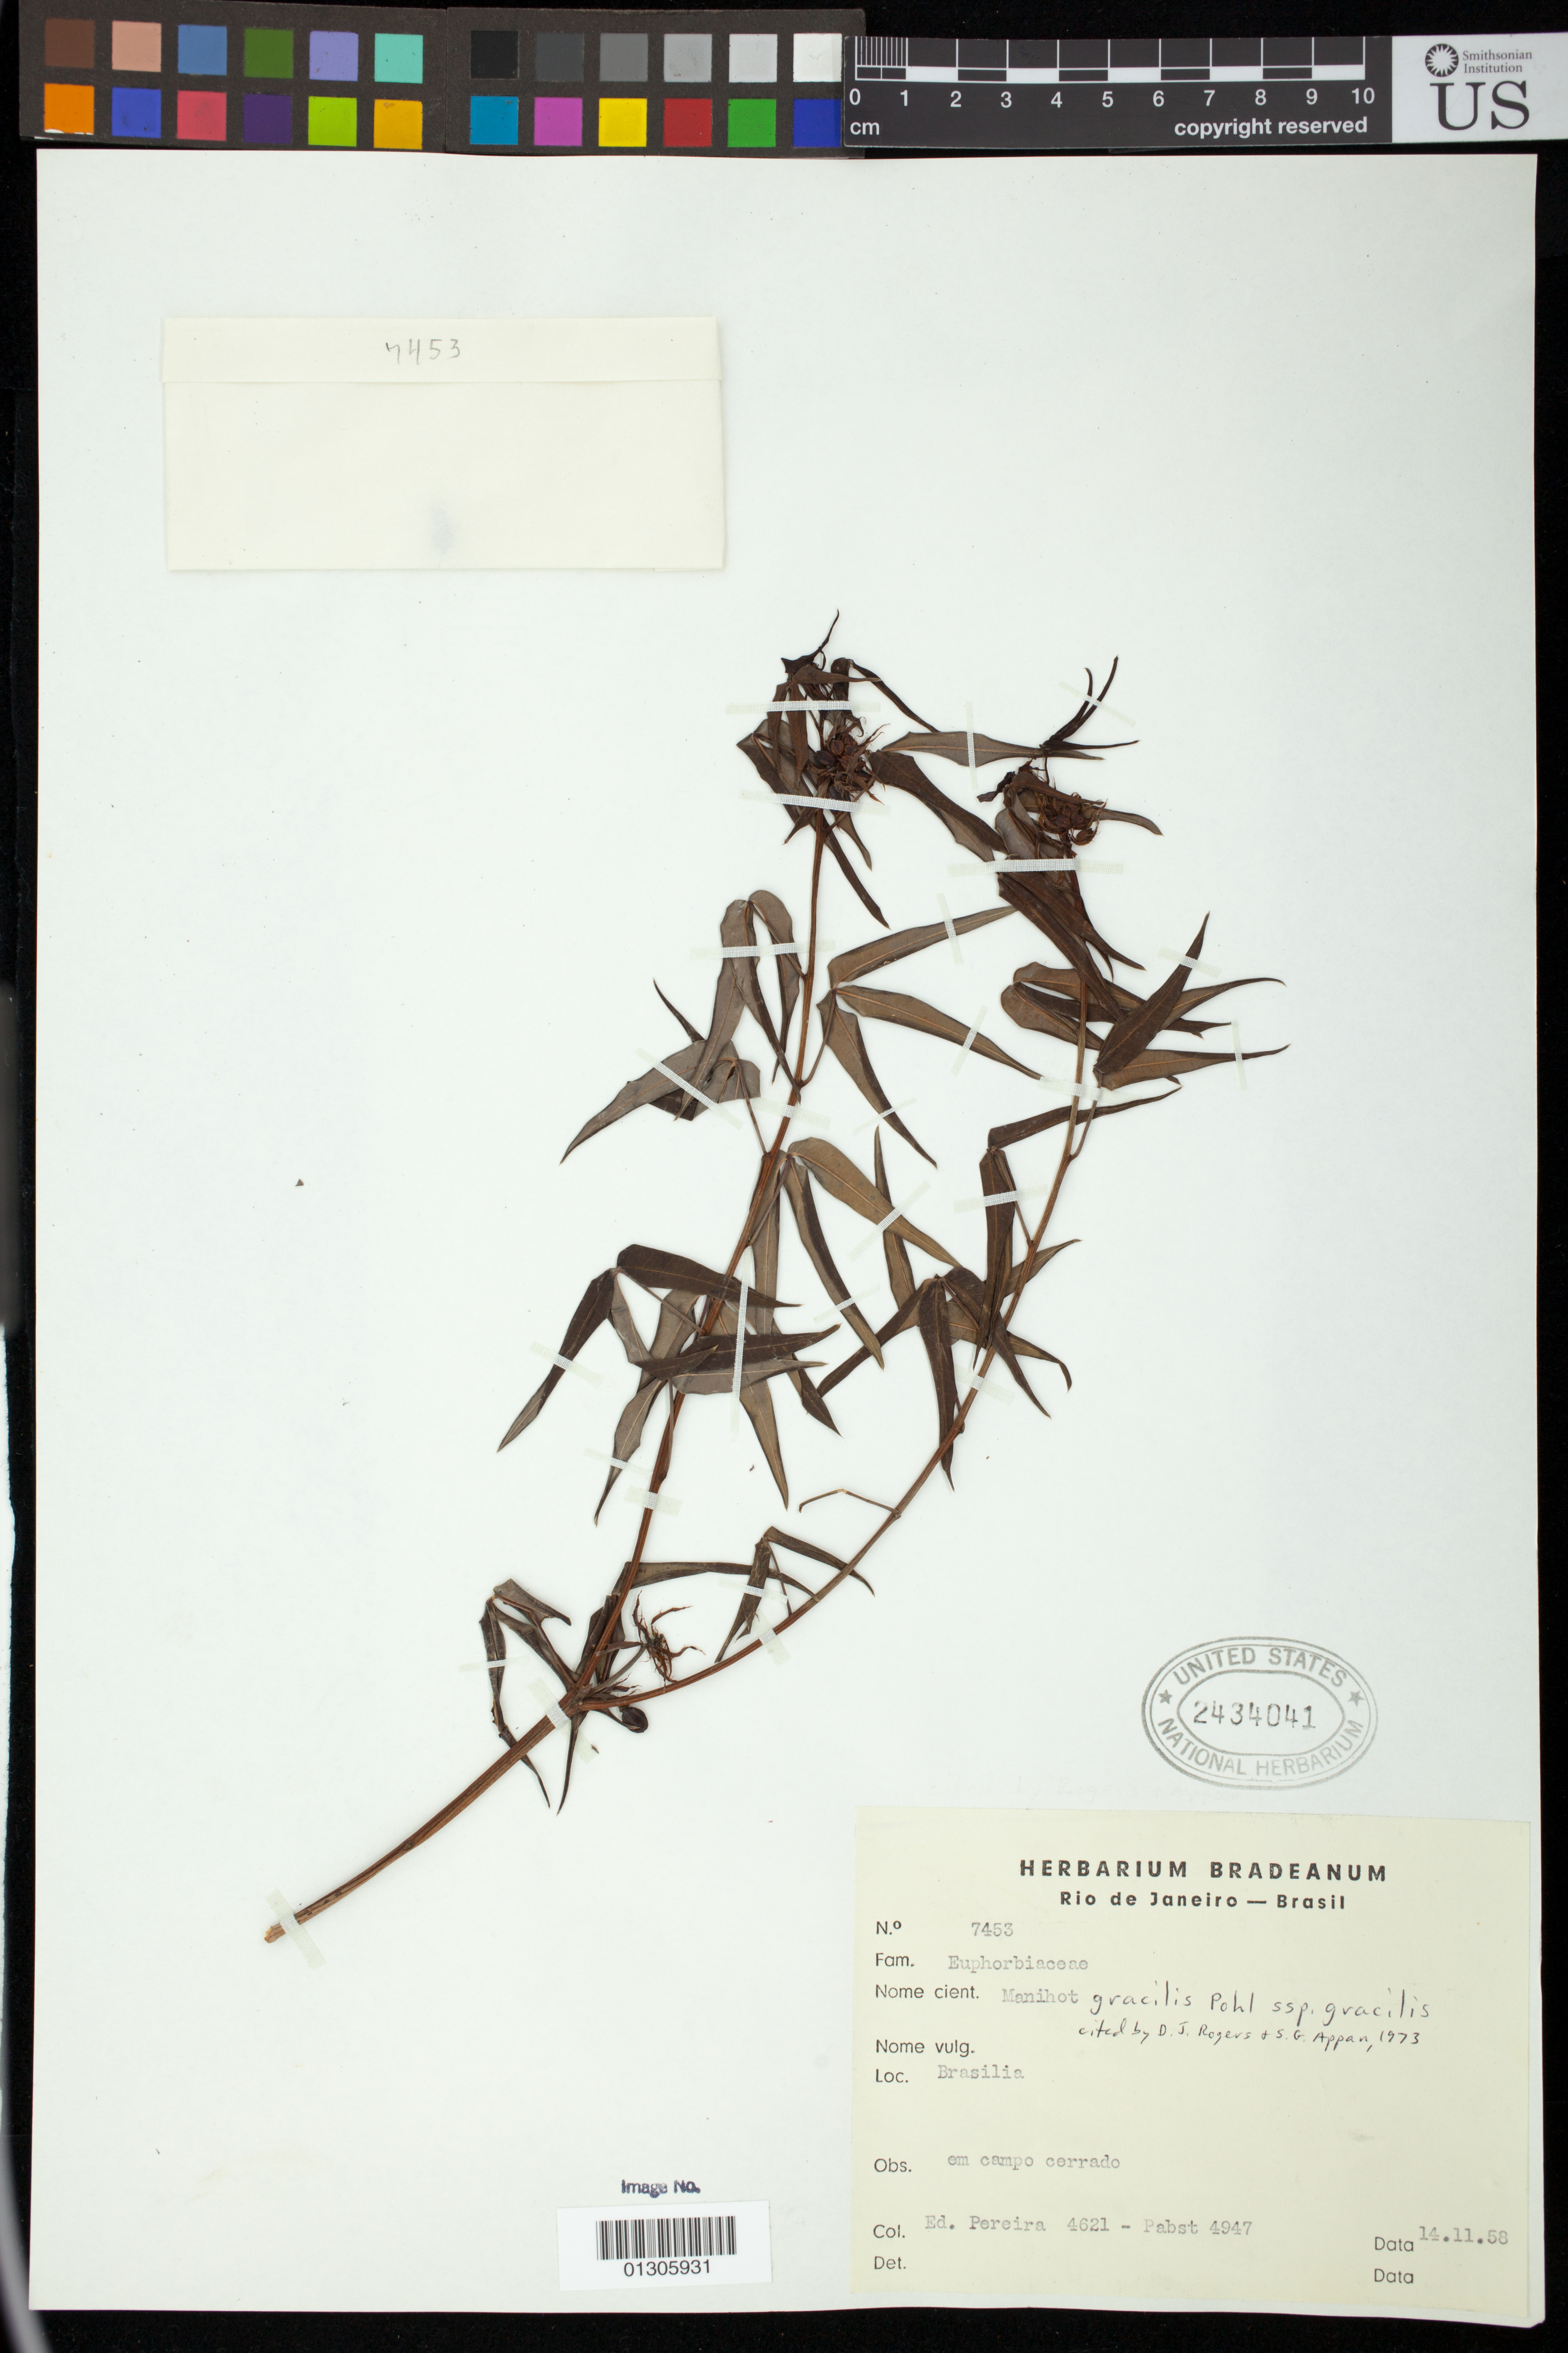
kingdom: Plantae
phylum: Tracheophyta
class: Magnoliopsida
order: Malpighiales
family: Euphorbiaceae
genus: Manihot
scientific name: Manihot esculenta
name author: Crantz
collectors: E. Pereira & Pabst, --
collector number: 4621, 4947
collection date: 1958-11-14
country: Brazil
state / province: Rio de Janeiro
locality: Brasilia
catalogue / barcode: US 2434041